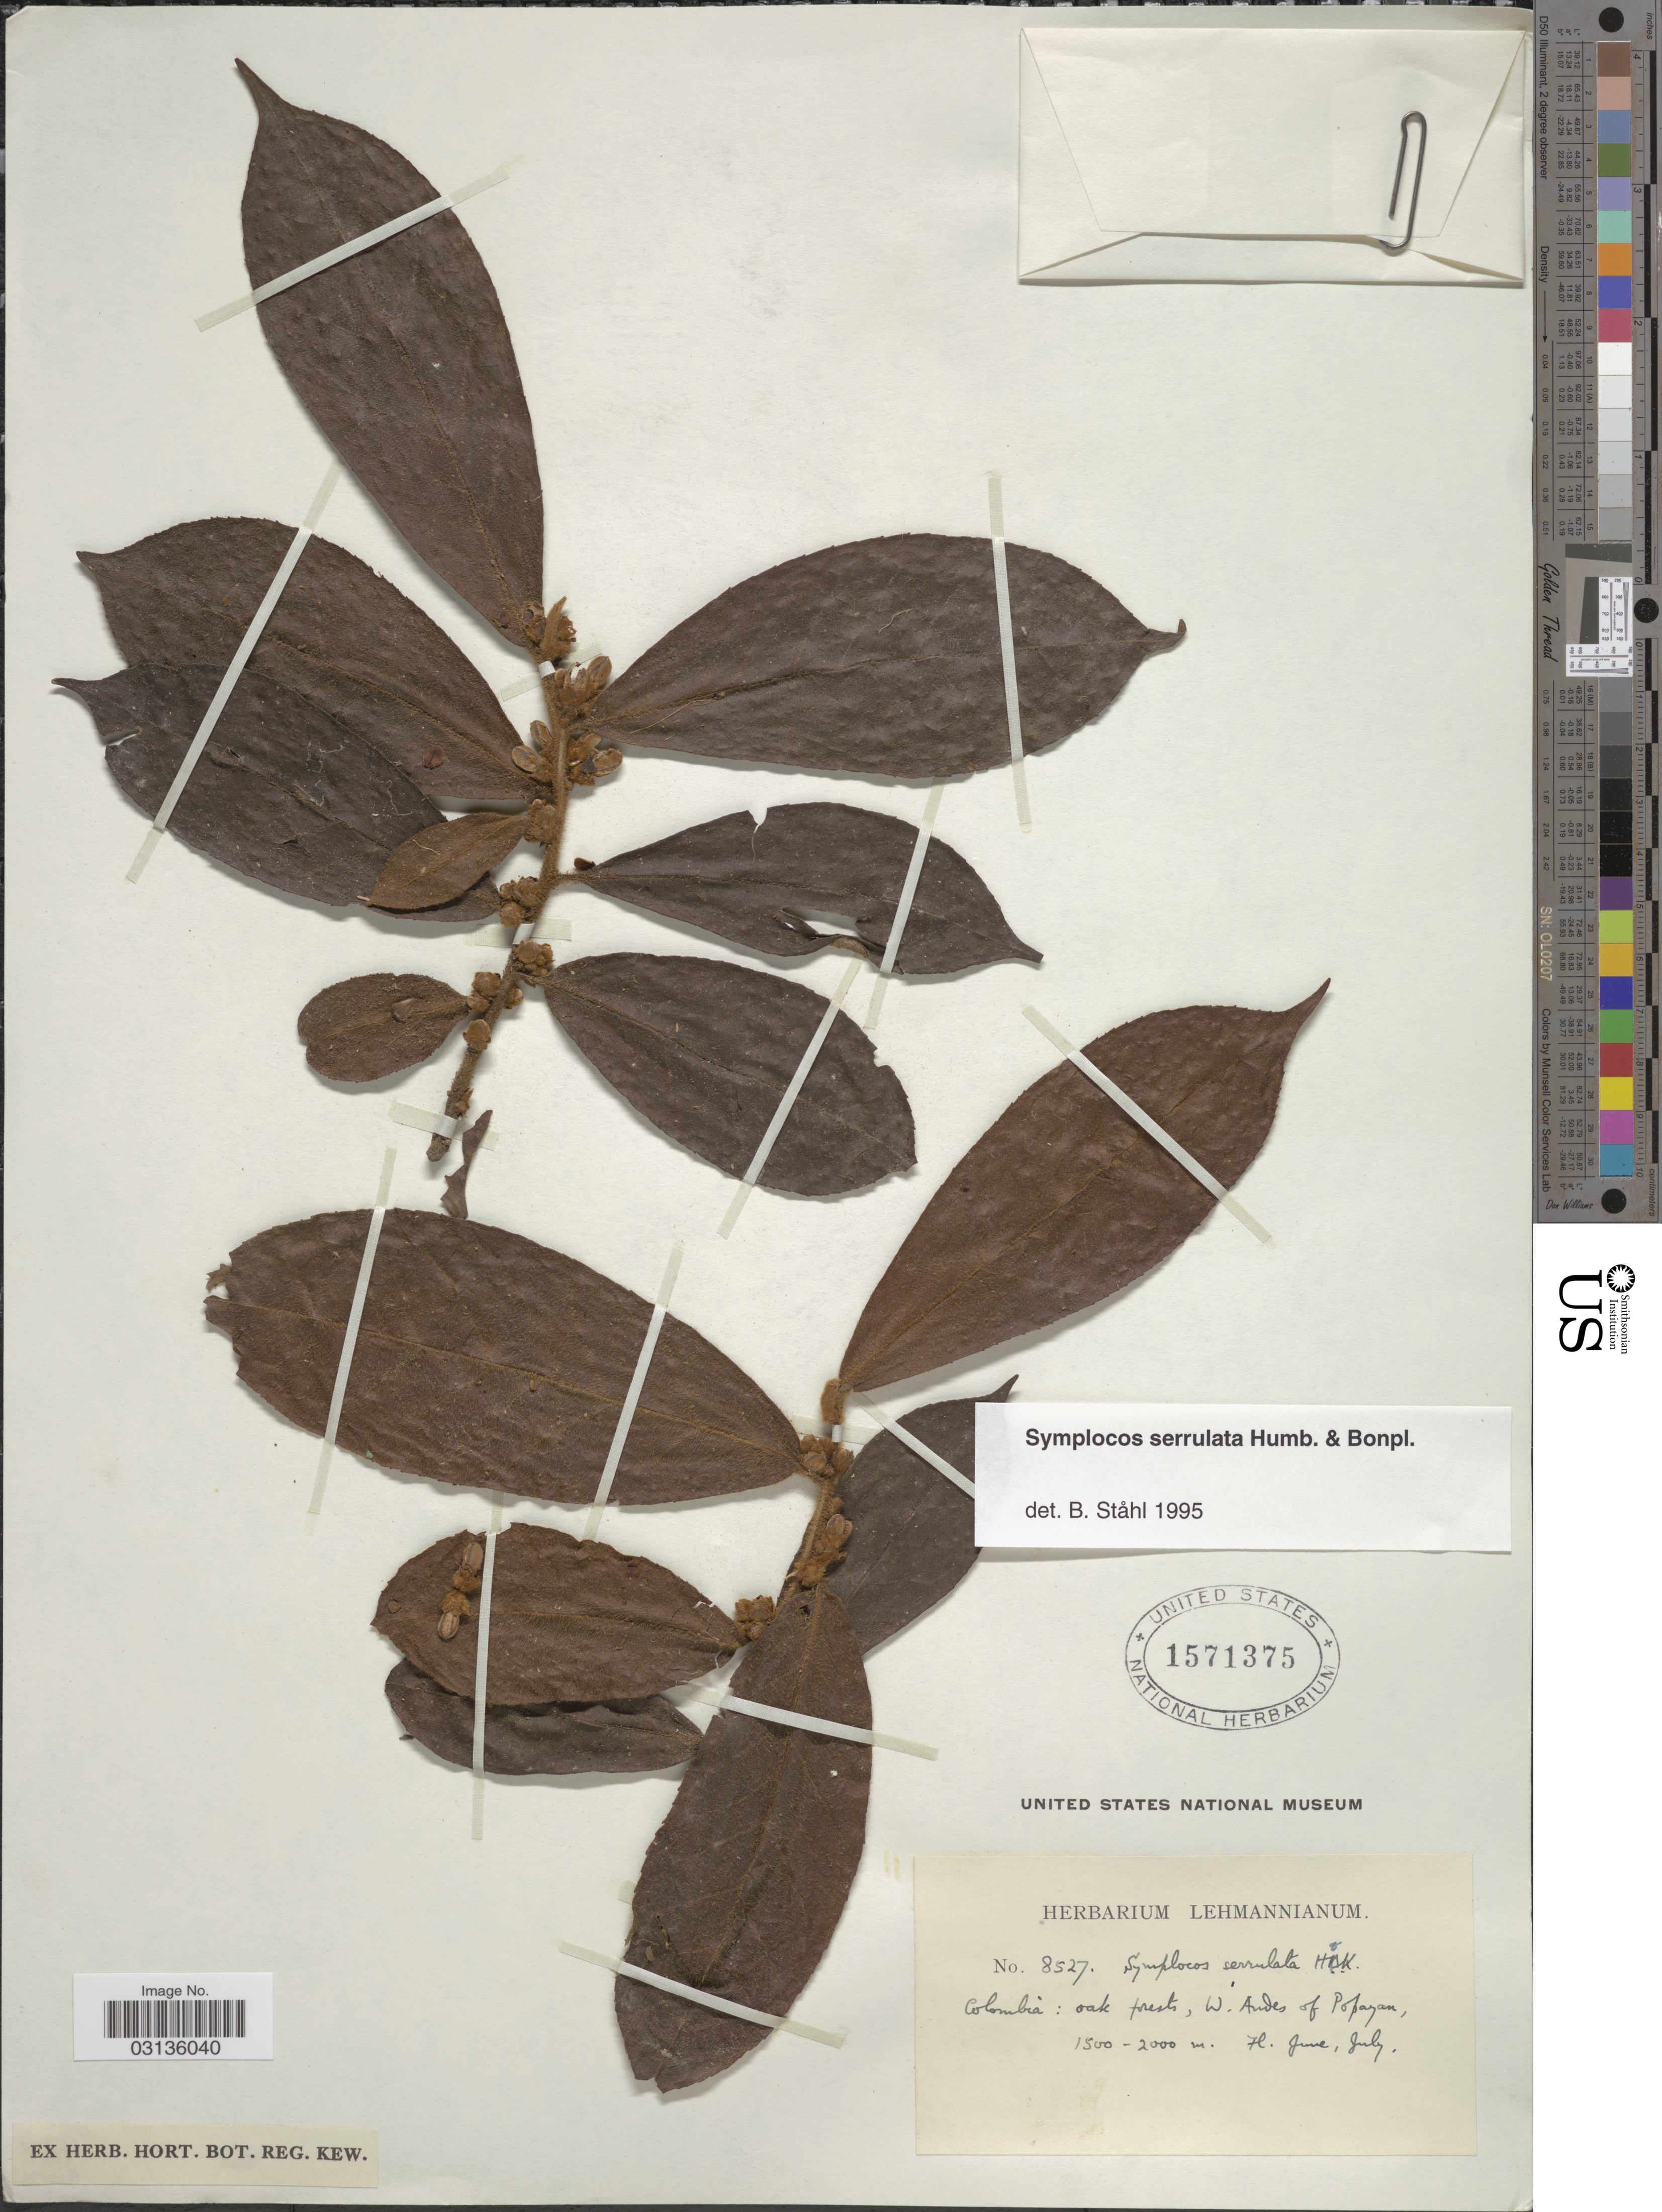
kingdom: Plantae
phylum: Tracheophyta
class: Magnoliopsida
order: Ericales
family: Symplocaceae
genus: Symplocos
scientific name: Symplocos serrulata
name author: Bonpl.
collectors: ex herb. Lehmannianum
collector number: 8527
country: Colombia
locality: Oak forest, W. Andes of Popayan.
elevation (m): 1500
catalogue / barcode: US 1571375